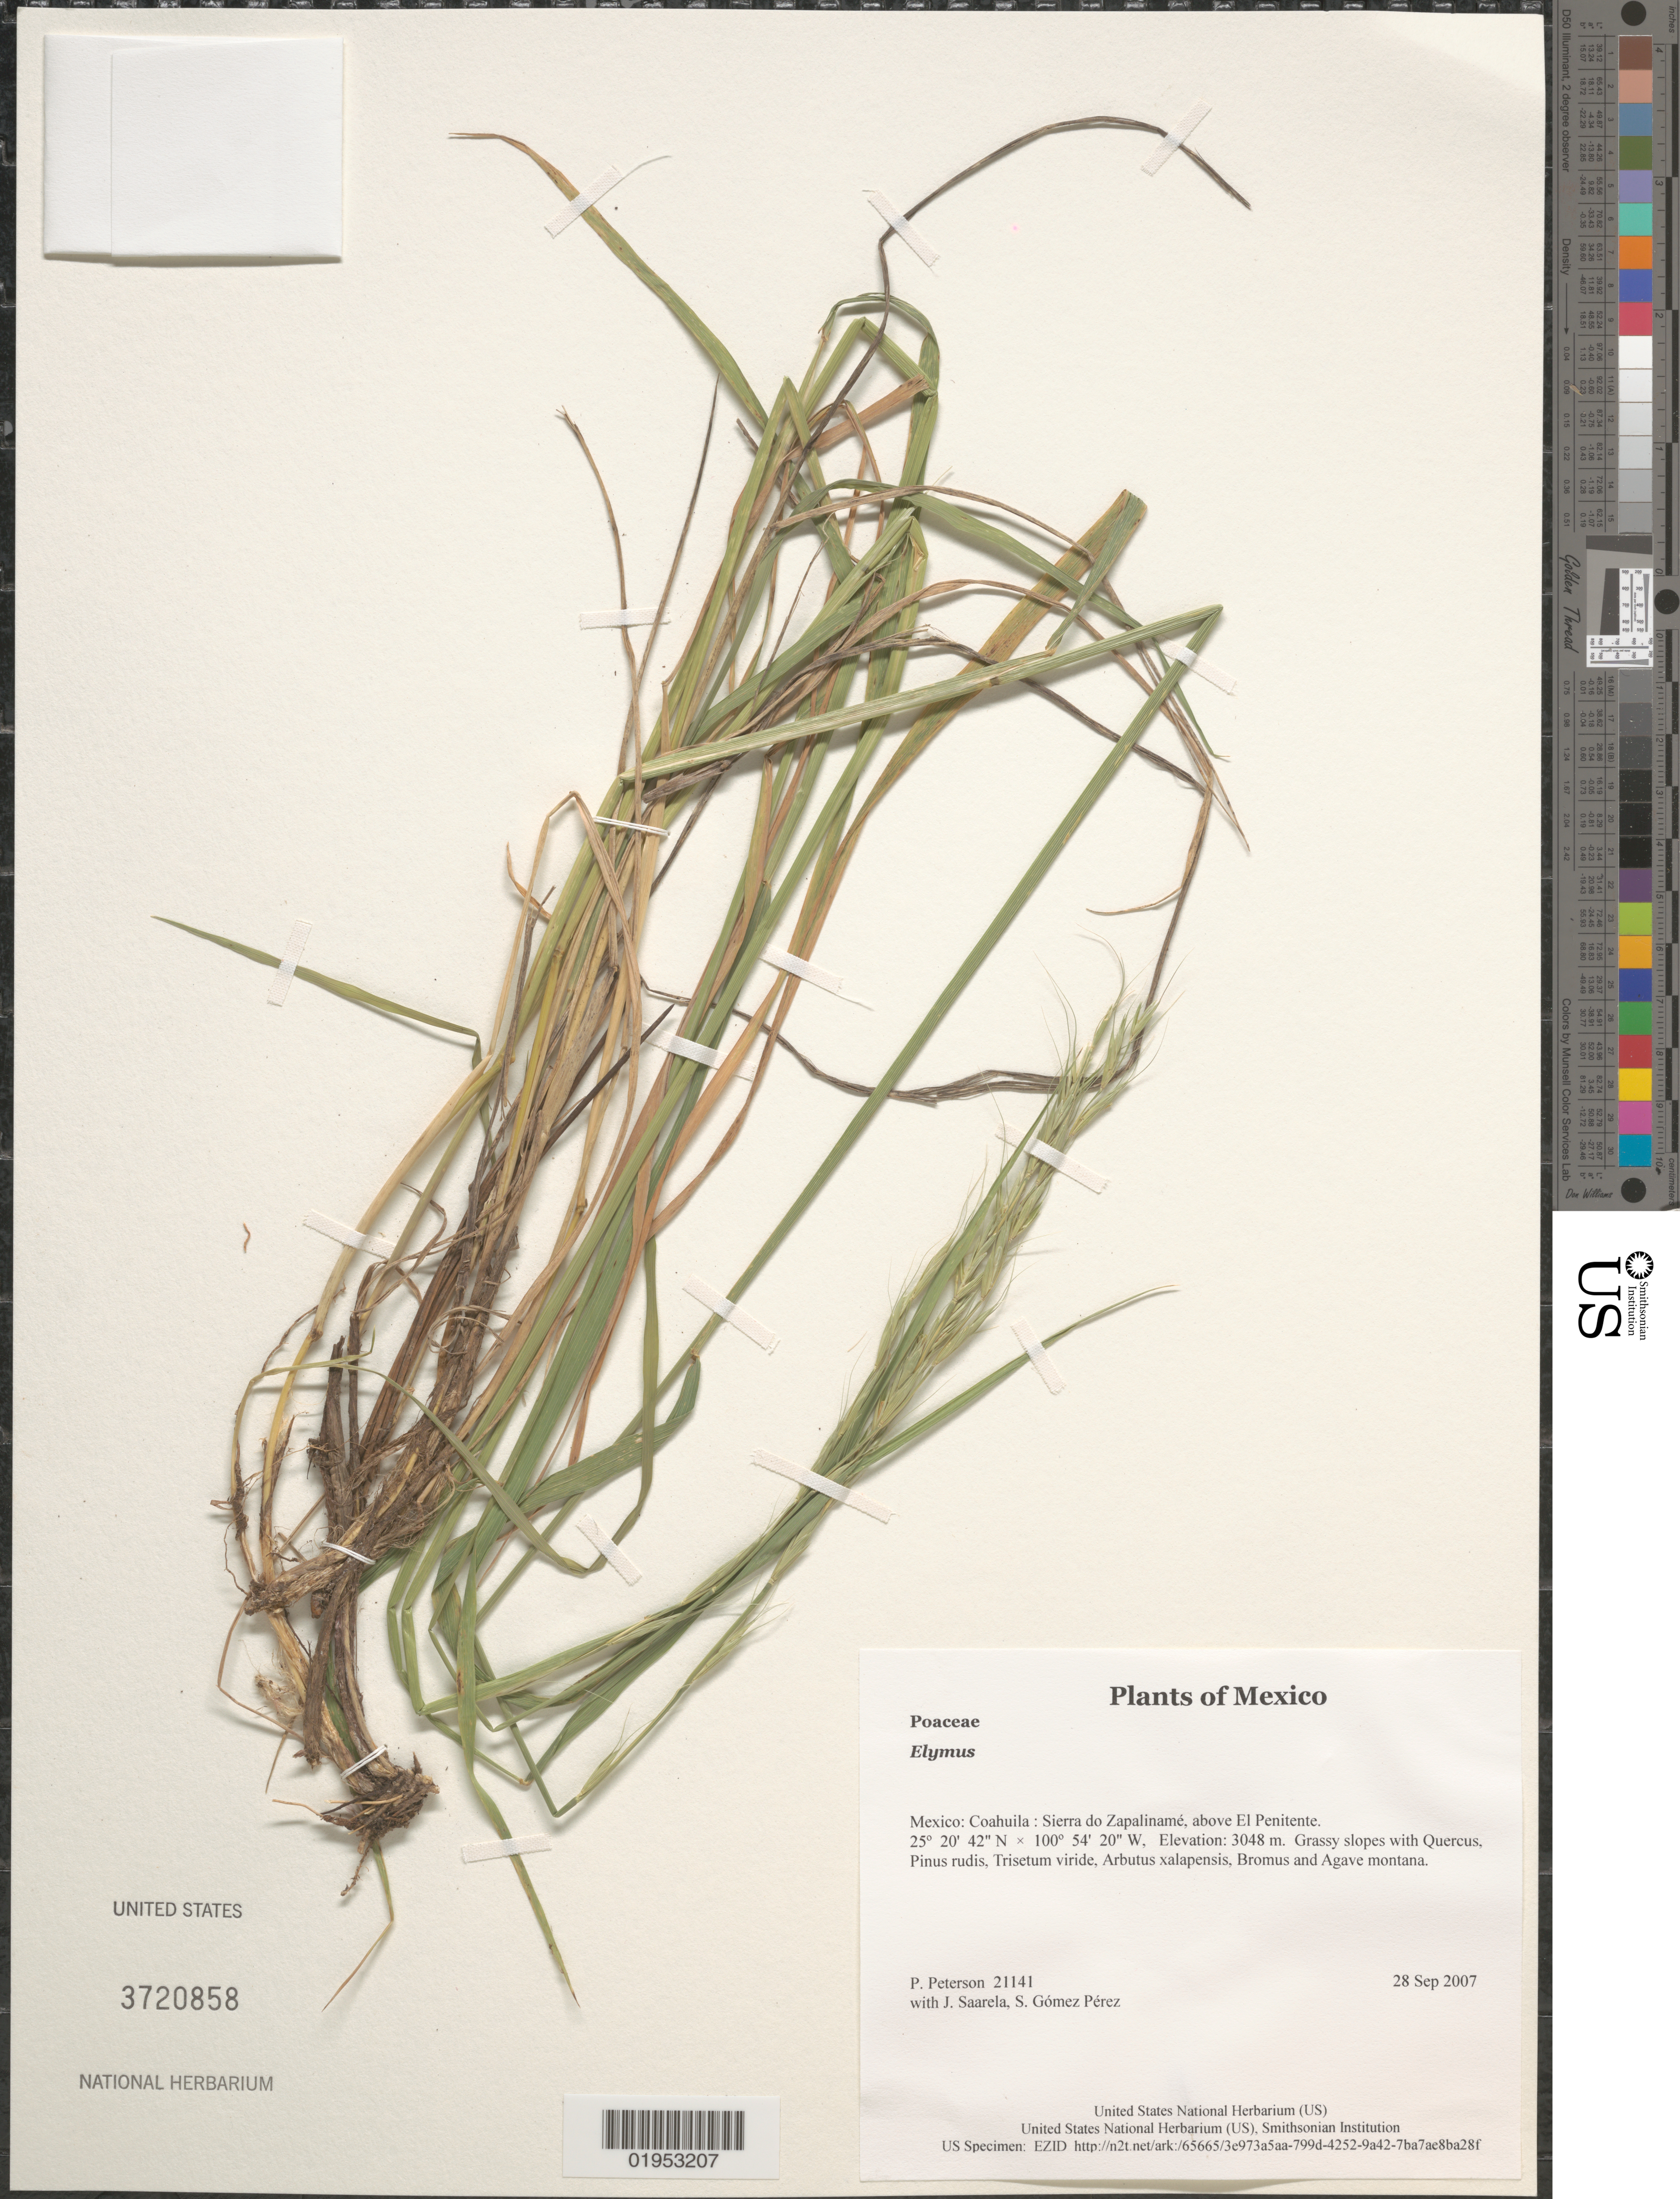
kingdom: Plantae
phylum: Tracheophyta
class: Liliopsida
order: Poales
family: Poaceae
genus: Elymus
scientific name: Elymus sp.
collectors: P. M. Peterson, J. Saarela & S. Gómez Pérez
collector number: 21141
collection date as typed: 28 Sep 2007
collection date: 2007-09-28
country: Mexico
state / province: Coahuila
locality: Sierra do Zapalinamé, above El Penitente.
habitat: Grassy slopes with Quercus, Pinus rudis, Trisetum viride, Arbutus xalapensis, Bromus and Agave montana.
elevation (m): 3048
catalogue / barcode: US 3720858